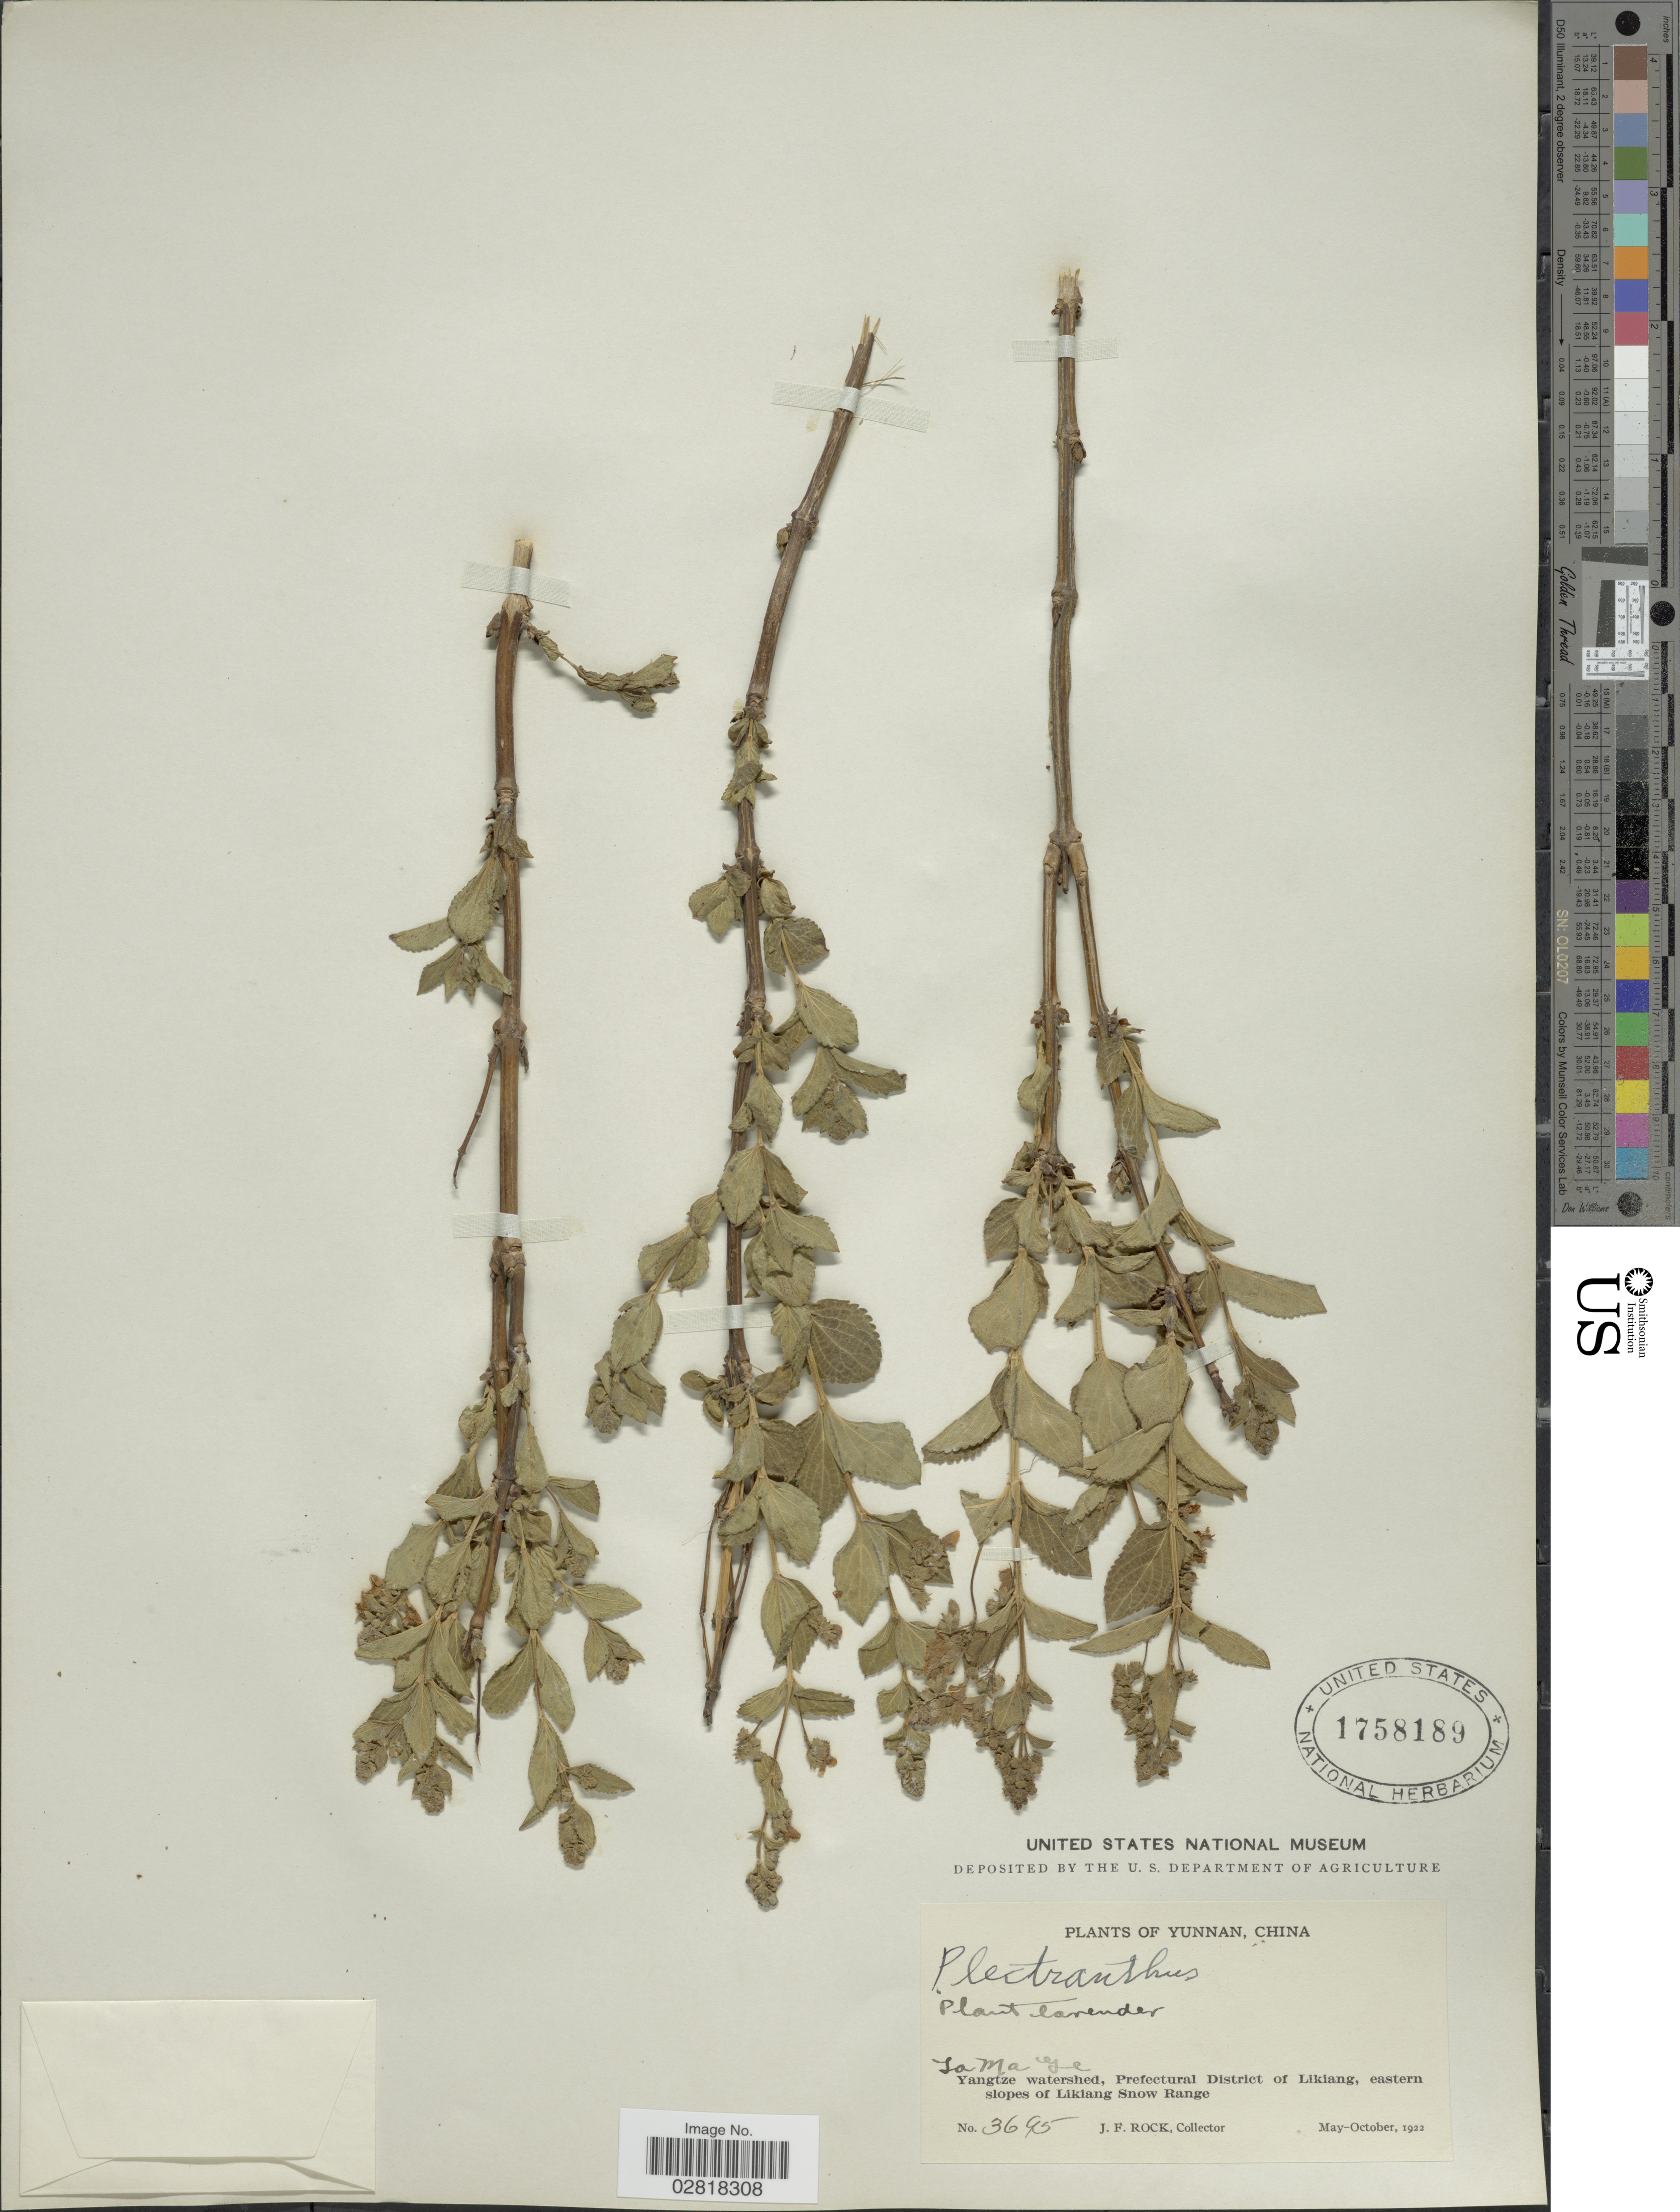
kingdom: Plantae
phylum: Tracheophyta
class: Magnoliopsida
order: Lamiales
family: Lamiaceae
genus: Plectranthus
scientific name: Plectranthus sp.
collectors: J. Rock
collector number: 3695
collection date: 1922-05/1922-10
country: China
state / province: Yunnan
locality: La Ma Ye, Yangtze watershed, Prefectural District of Likiang, eastern slopes of Likiang Snow Range.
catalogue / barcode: US 1758189